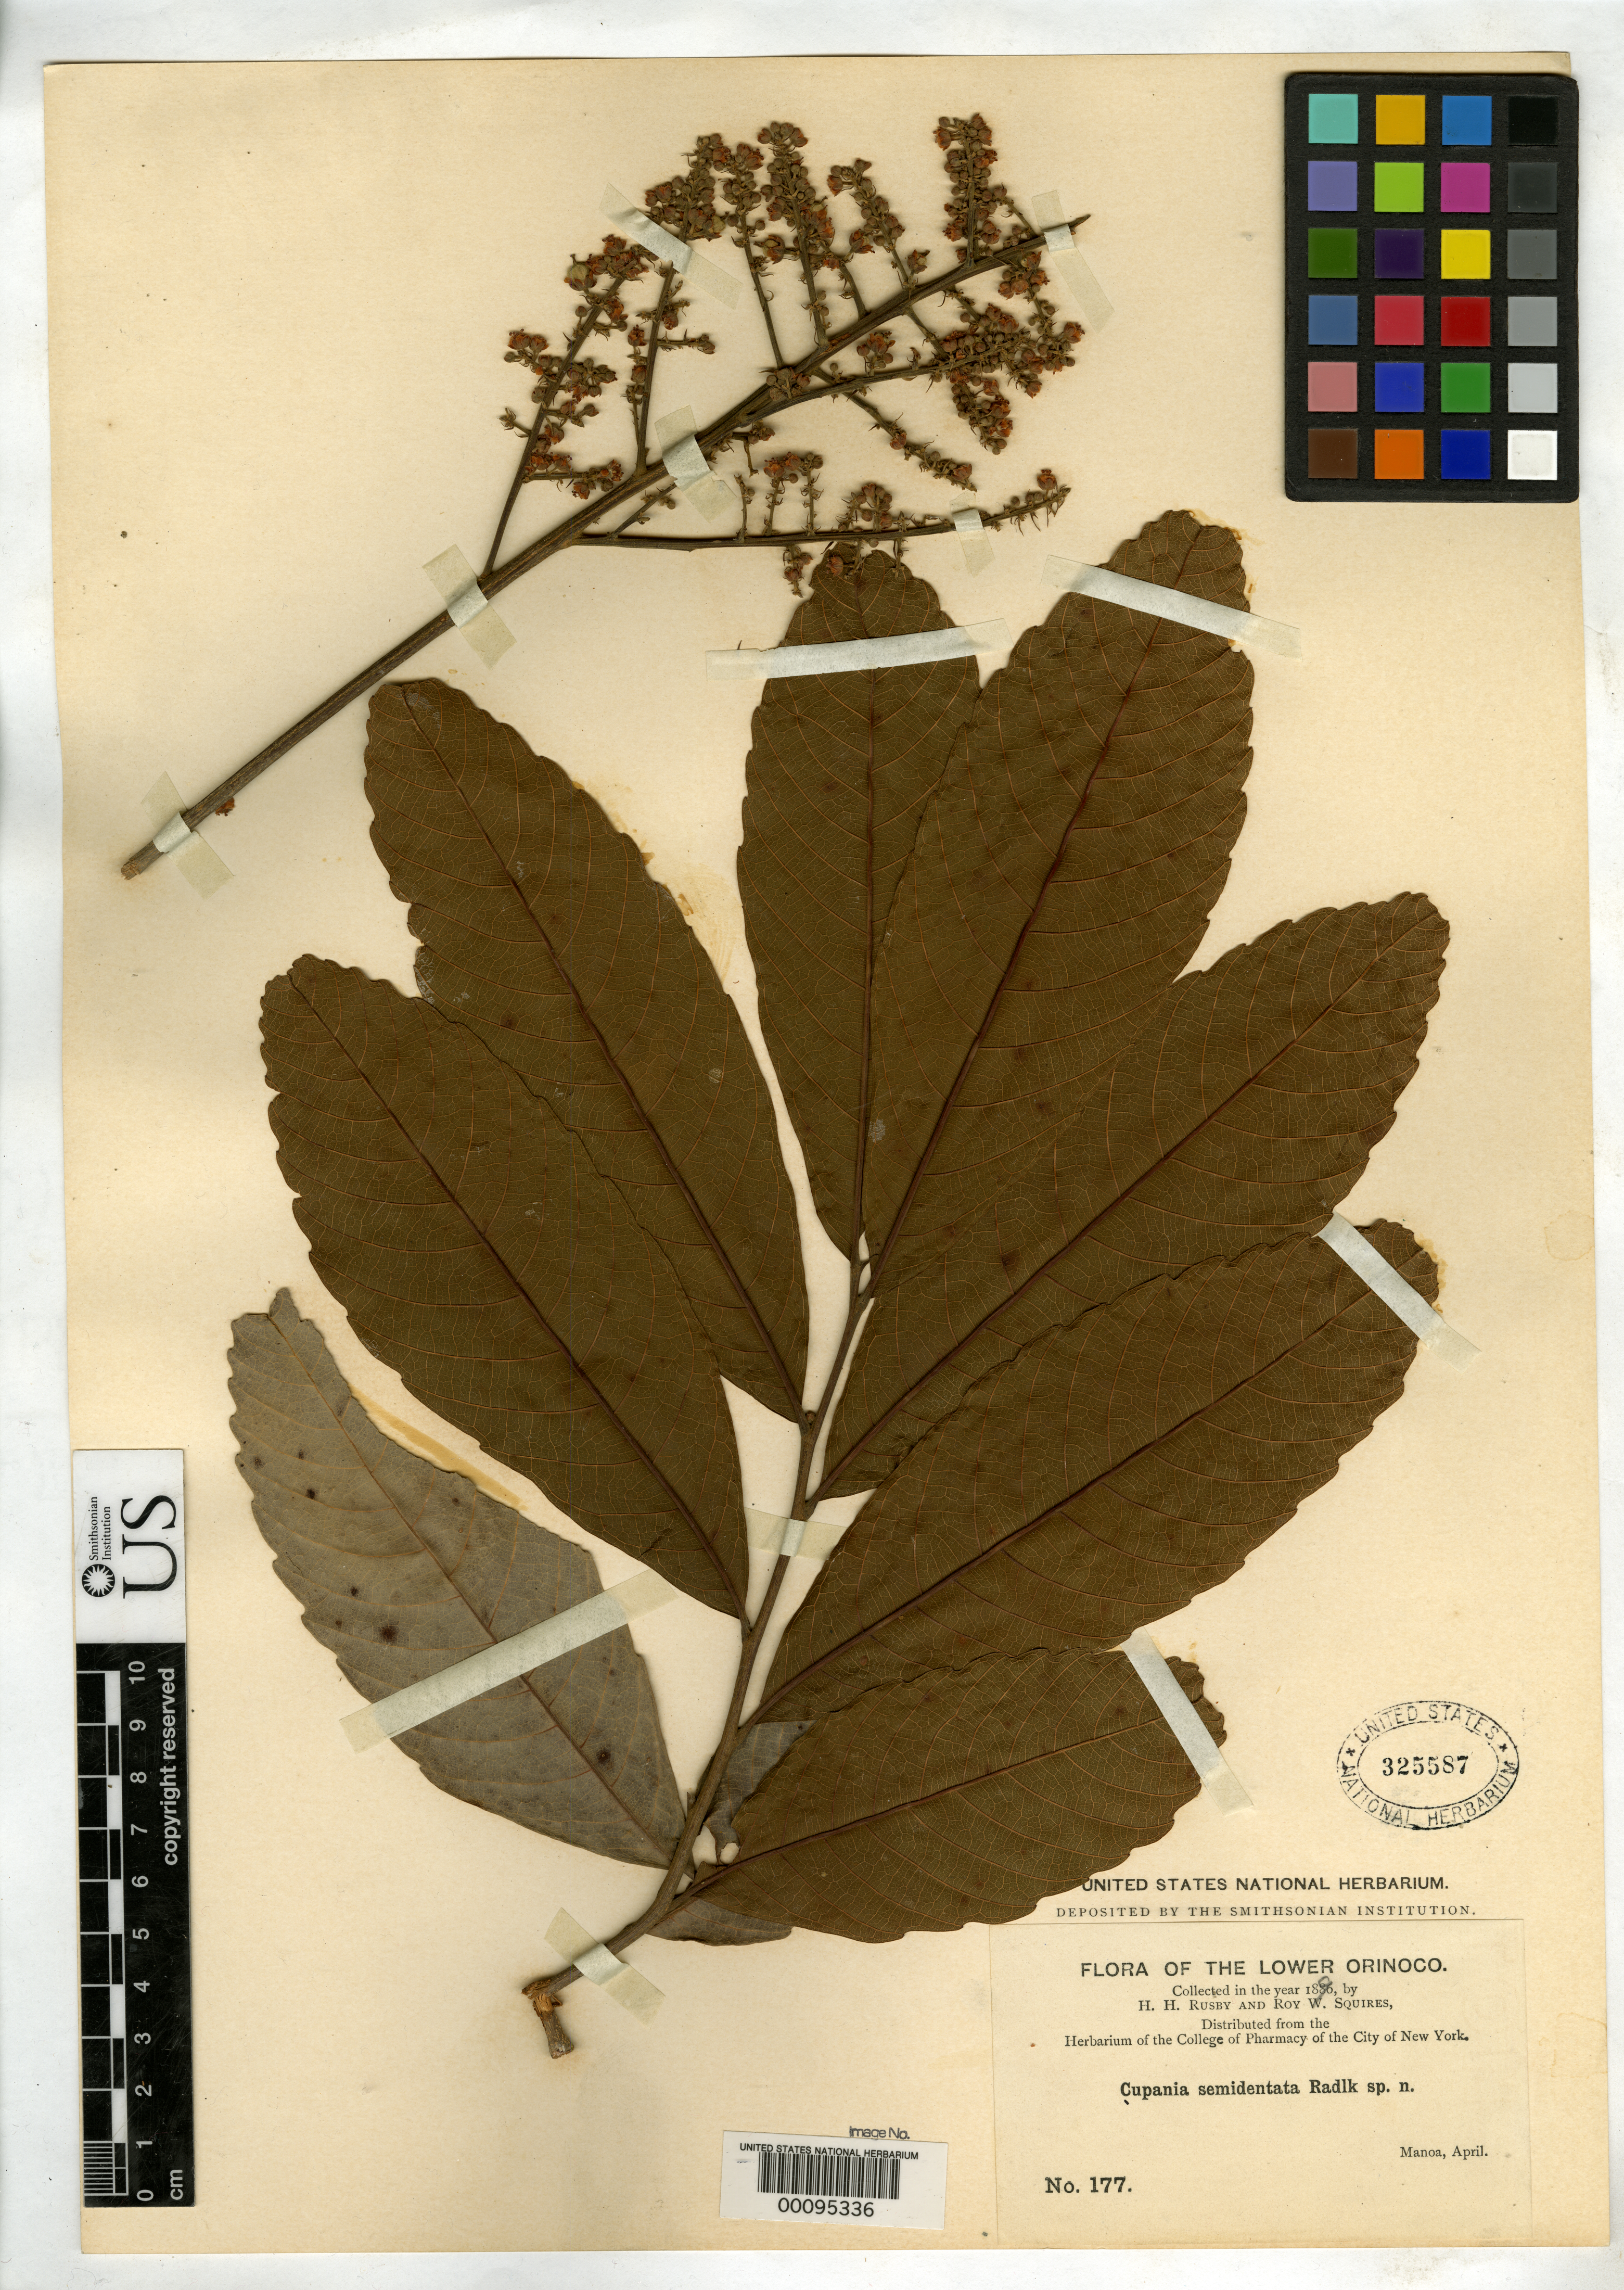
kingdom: Plantae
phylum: Tracheophyta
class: Magnoliopsida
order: Sapindales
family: Sapindaceae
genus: Cupania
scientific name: Cupania semidentata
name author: Radlk.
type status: Isolectotype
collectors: H. H. Rusby & R. Squires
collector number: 177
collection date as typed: April 1896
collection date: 1896-04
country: Venezuela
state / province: Delta Amacuro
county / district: Antonio Díaz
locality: Lower Orinoco, Sacupana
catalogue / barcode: US 325587